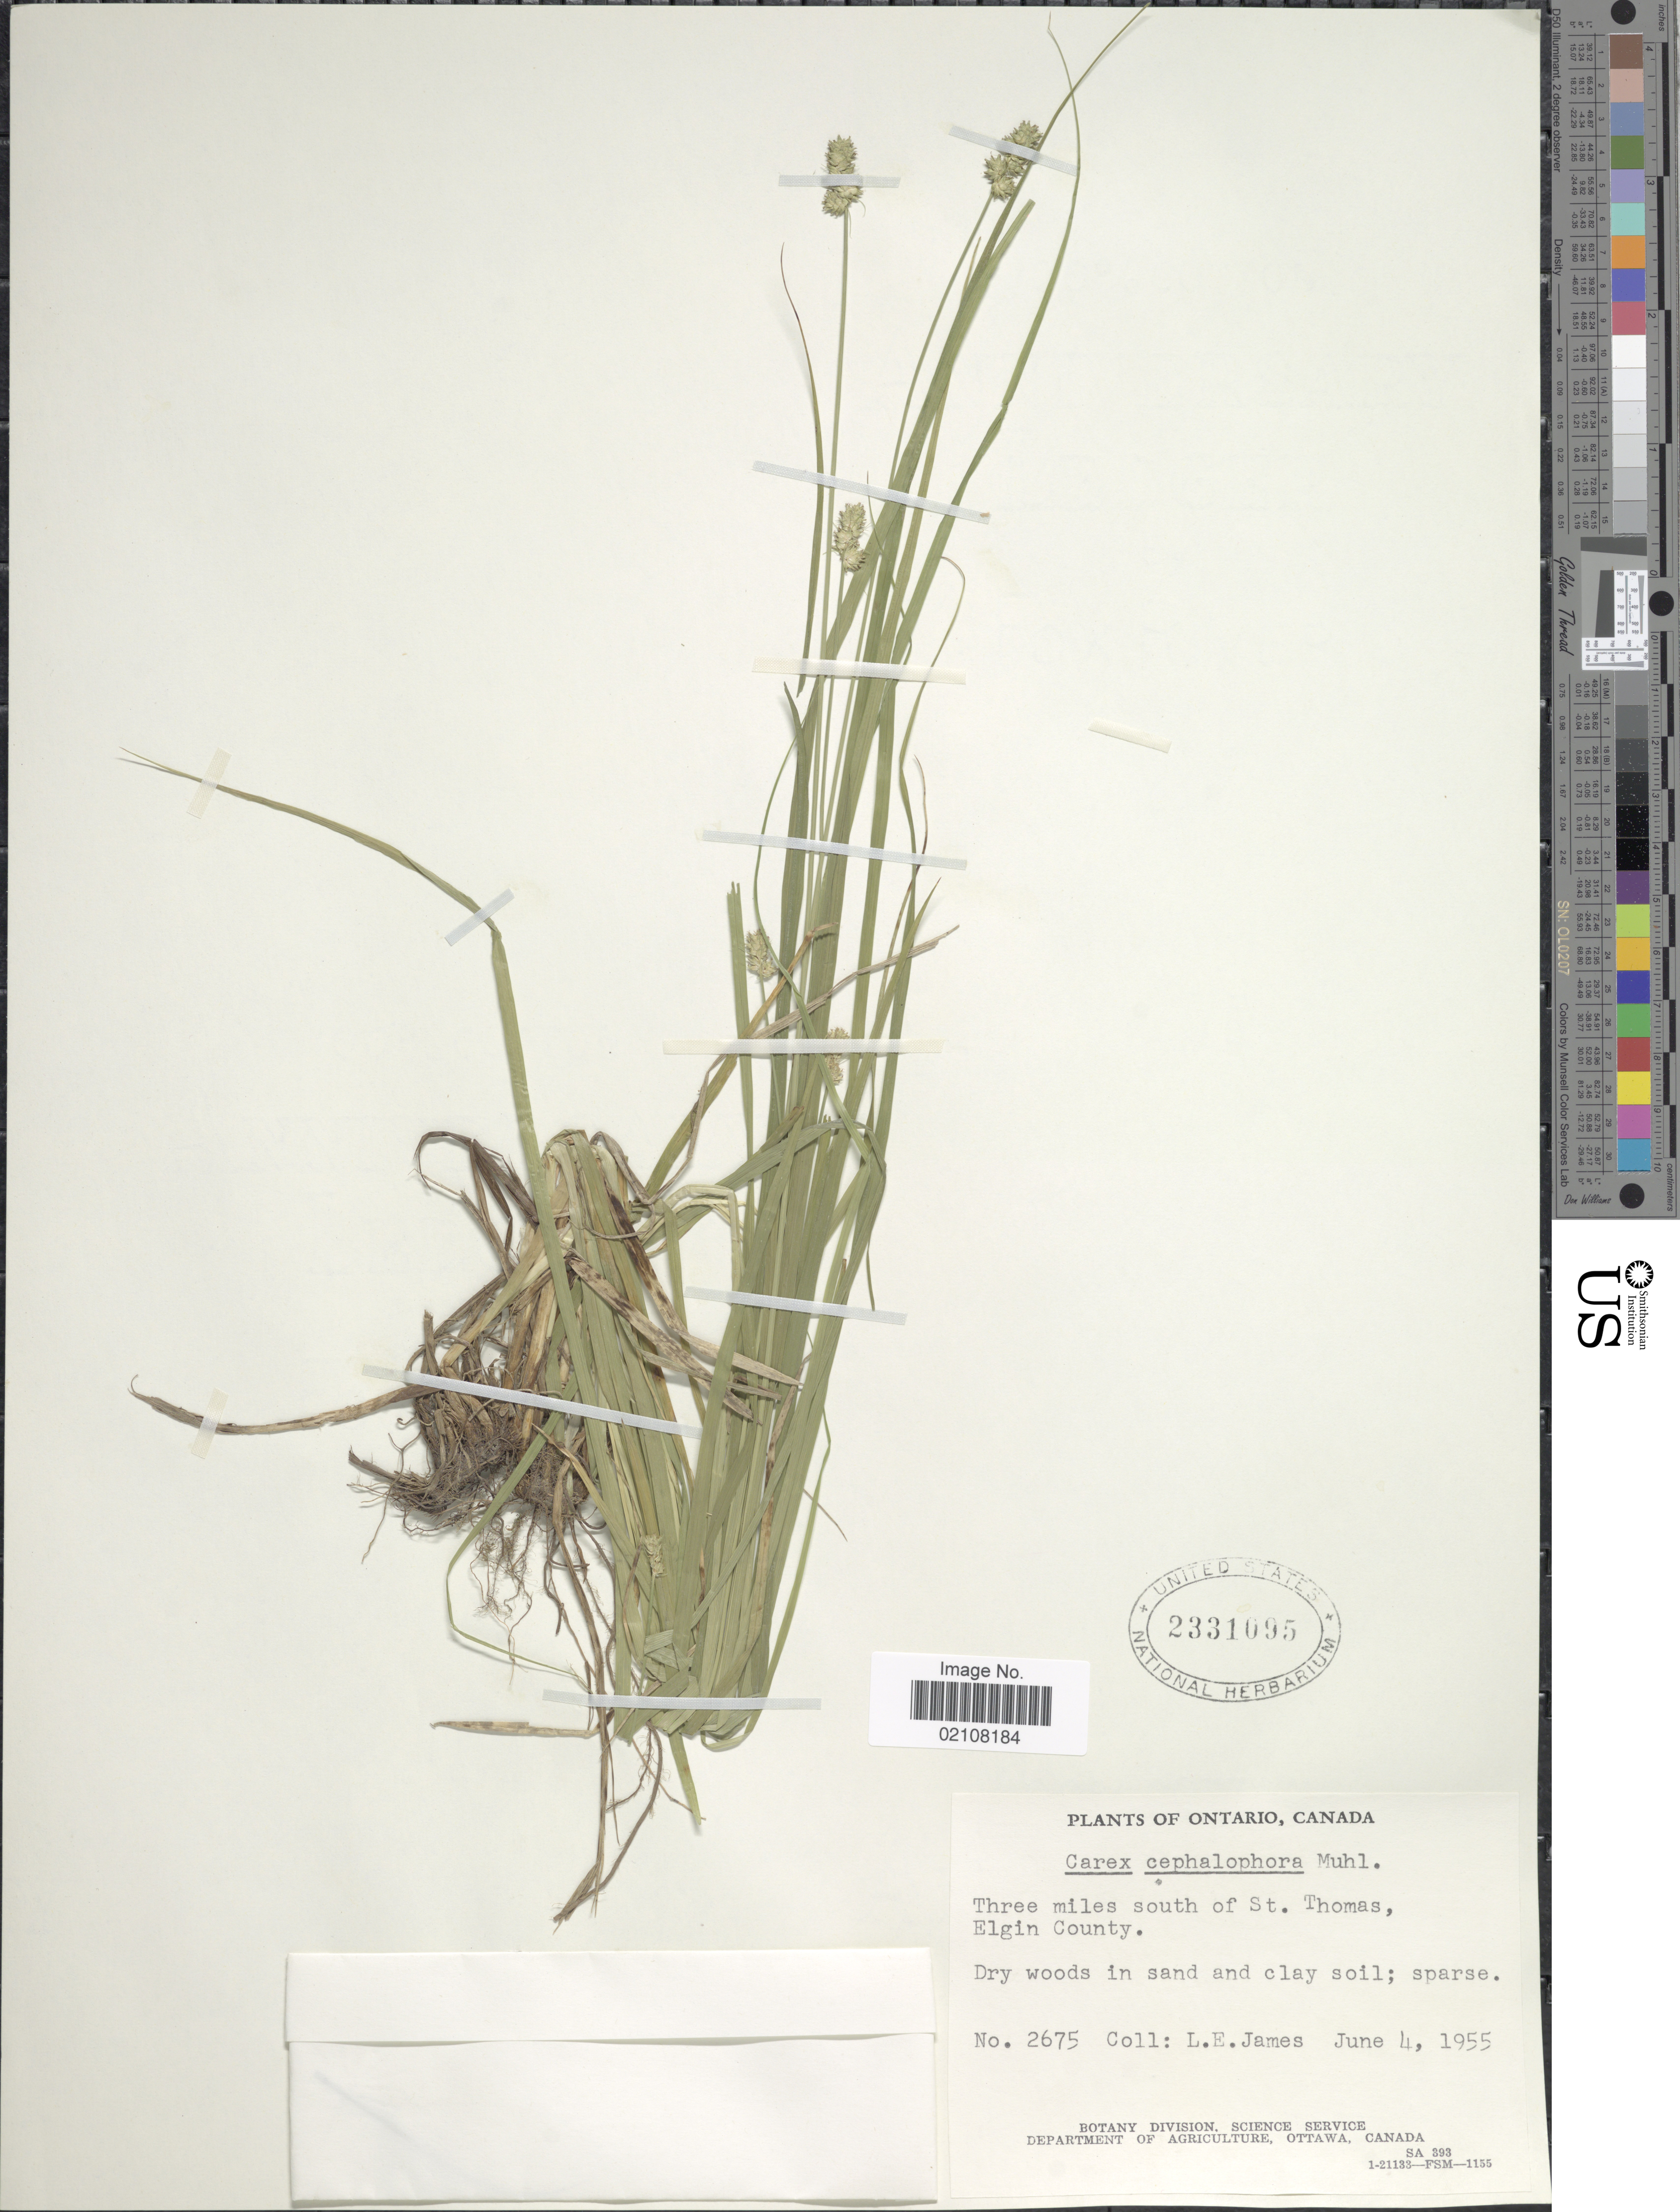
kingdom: Plantae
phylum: Tracheophyta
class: Liliopsida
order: Poales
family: Cyperaceae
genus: Carex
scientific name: Carex cephalophora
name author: Muhl. ex Willd.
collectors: L. E. James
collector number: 2675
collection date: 1955-06-04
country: Canada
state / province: Ontario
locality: Three miles south of St. Thomas, Elgin County, dry woods in sand and clay soil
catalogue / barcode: US 2331095